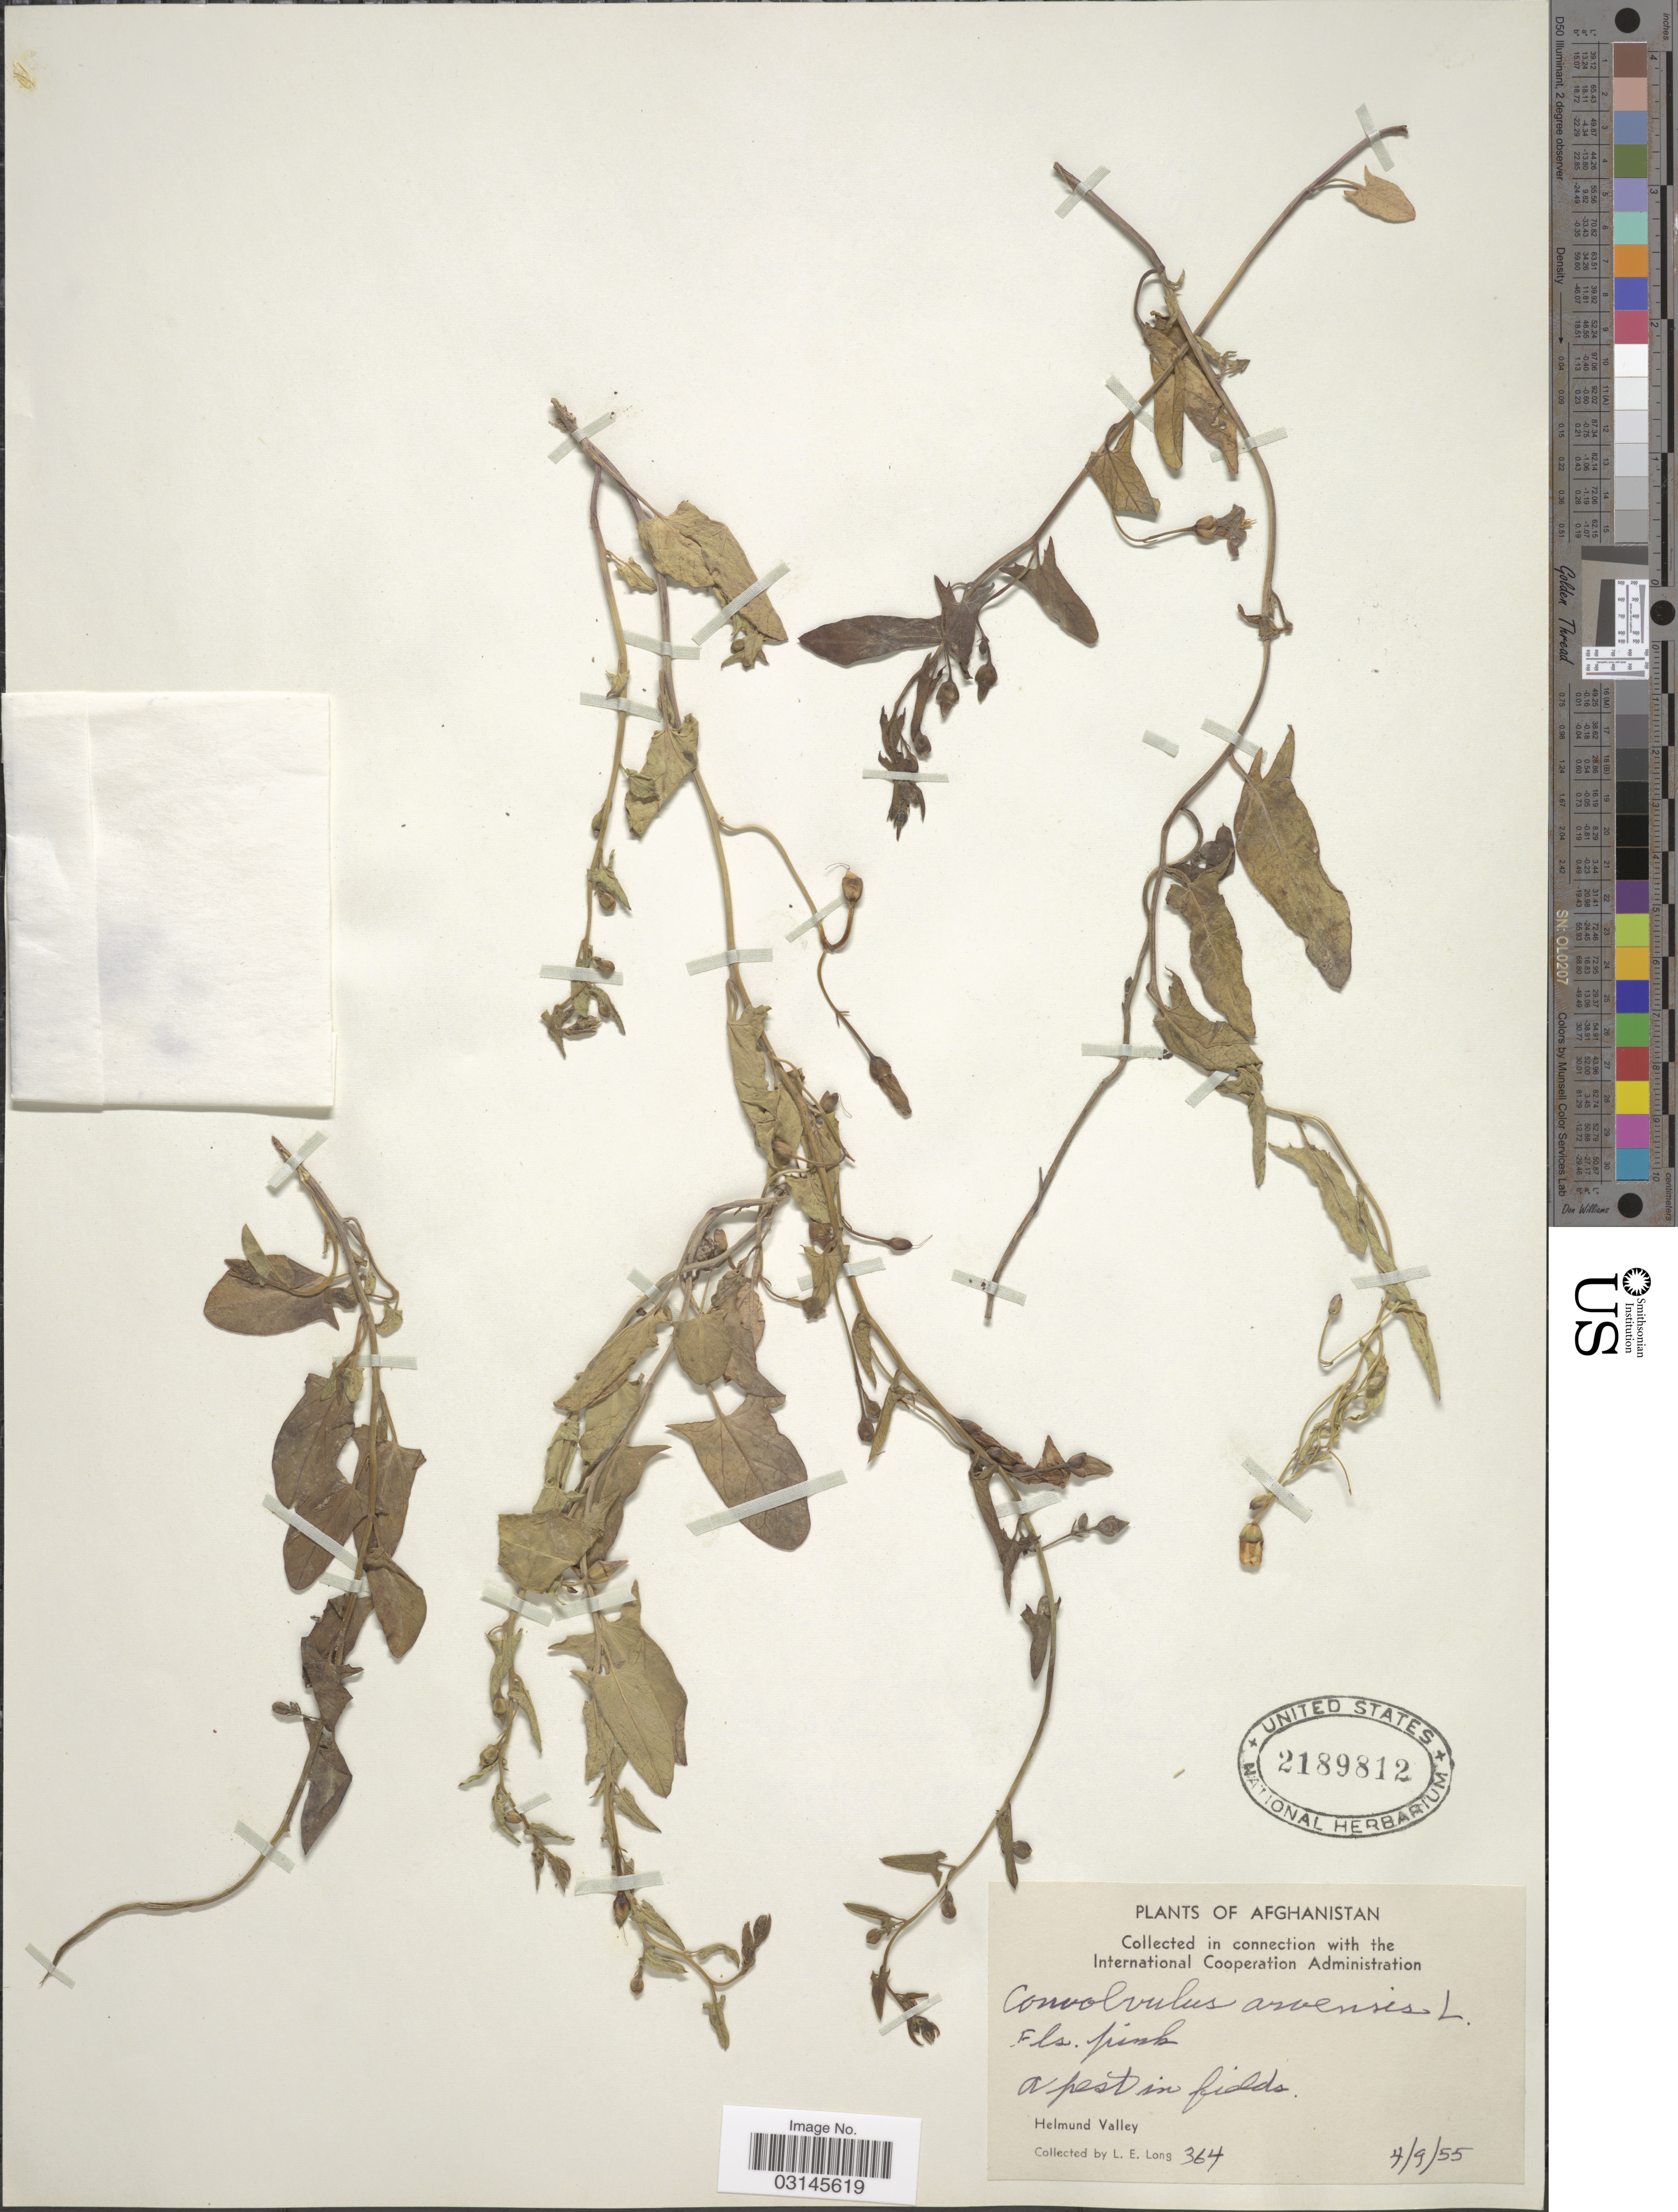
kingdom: Plantae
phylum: Tracheophyta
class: Magnoliopsida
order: Solanales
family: Convolvulaceae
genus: Convolvulus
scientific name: Convolvulus arvensis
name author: L.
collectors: L. E. Long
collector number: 364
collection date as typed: Transcribed d/m/y: 4/9/55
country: Afghanistan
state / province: Helmand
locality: Helmund Valley.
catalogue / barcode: US 2189812